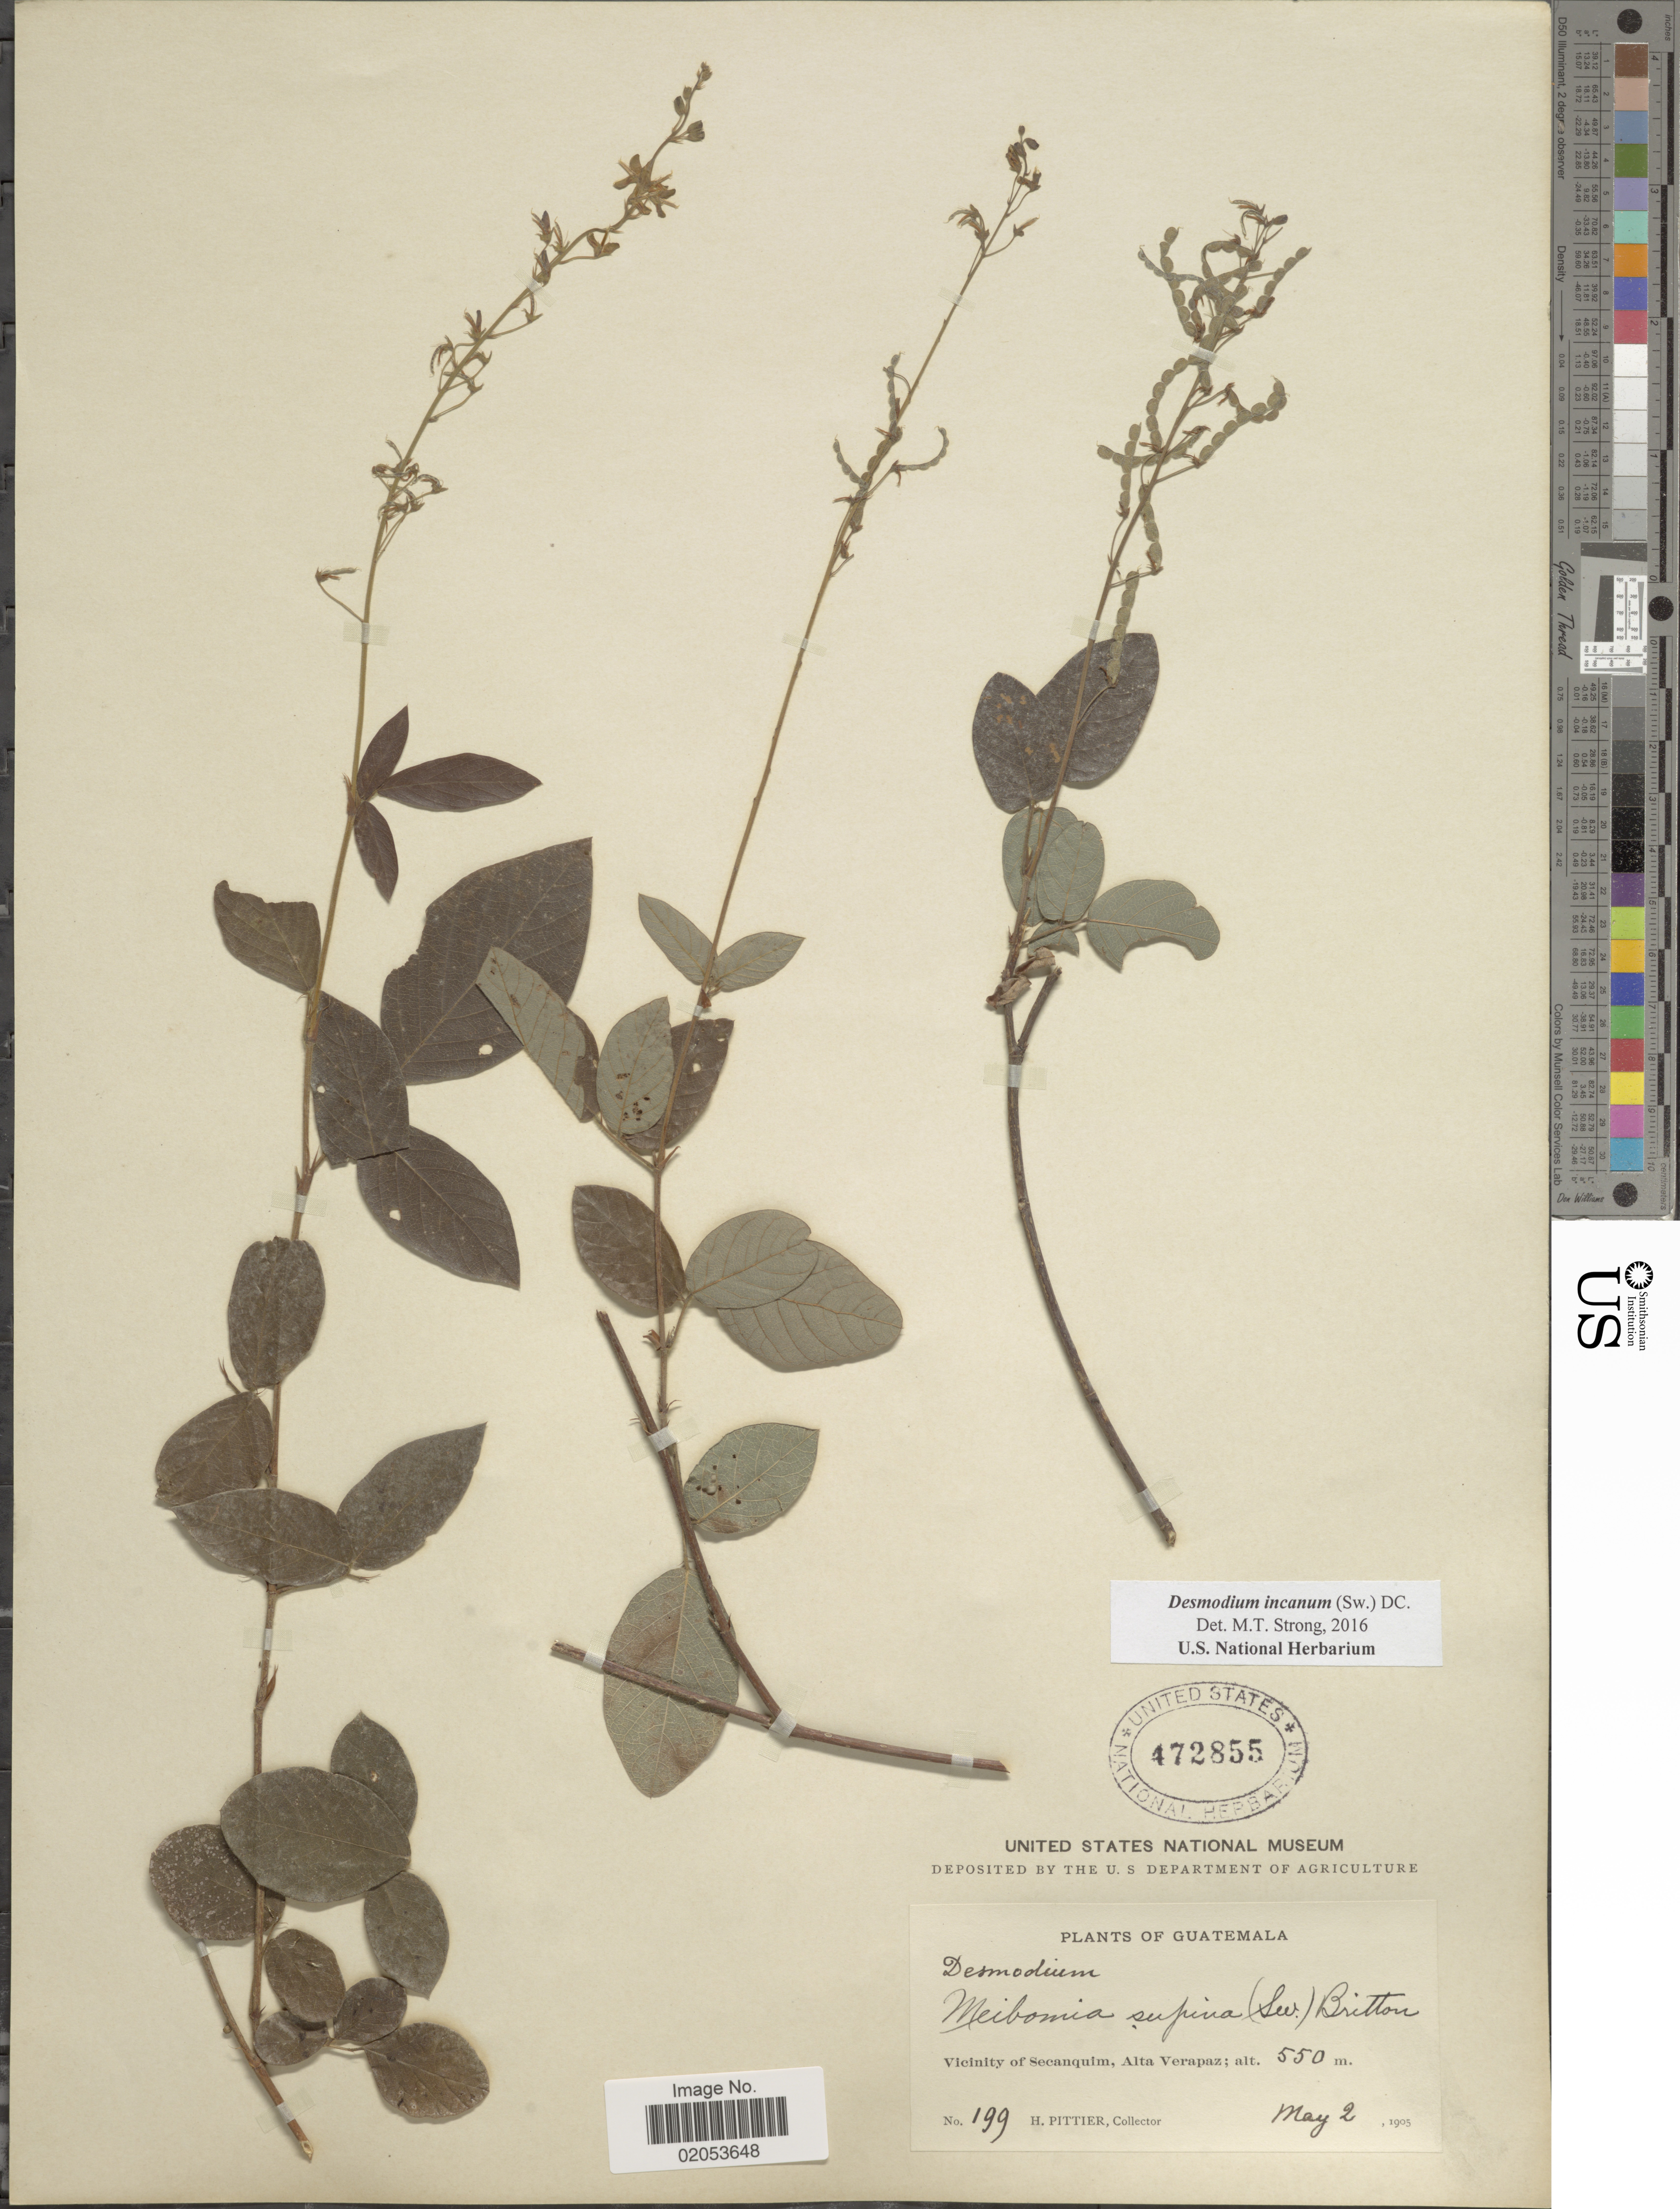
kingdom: Plantae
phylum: Tracheophyta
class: Magnoliopsida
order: Fabales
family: Fabaceae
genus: Desmodium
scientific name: Desmodium incanum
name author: (Sw.) DC.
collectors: H. F. Pittier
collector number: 199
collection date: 1905-05-02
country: Guatemala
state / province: Alta Verapaz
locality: Vicinity of Secanquim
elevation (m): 550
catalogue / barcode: US 472855